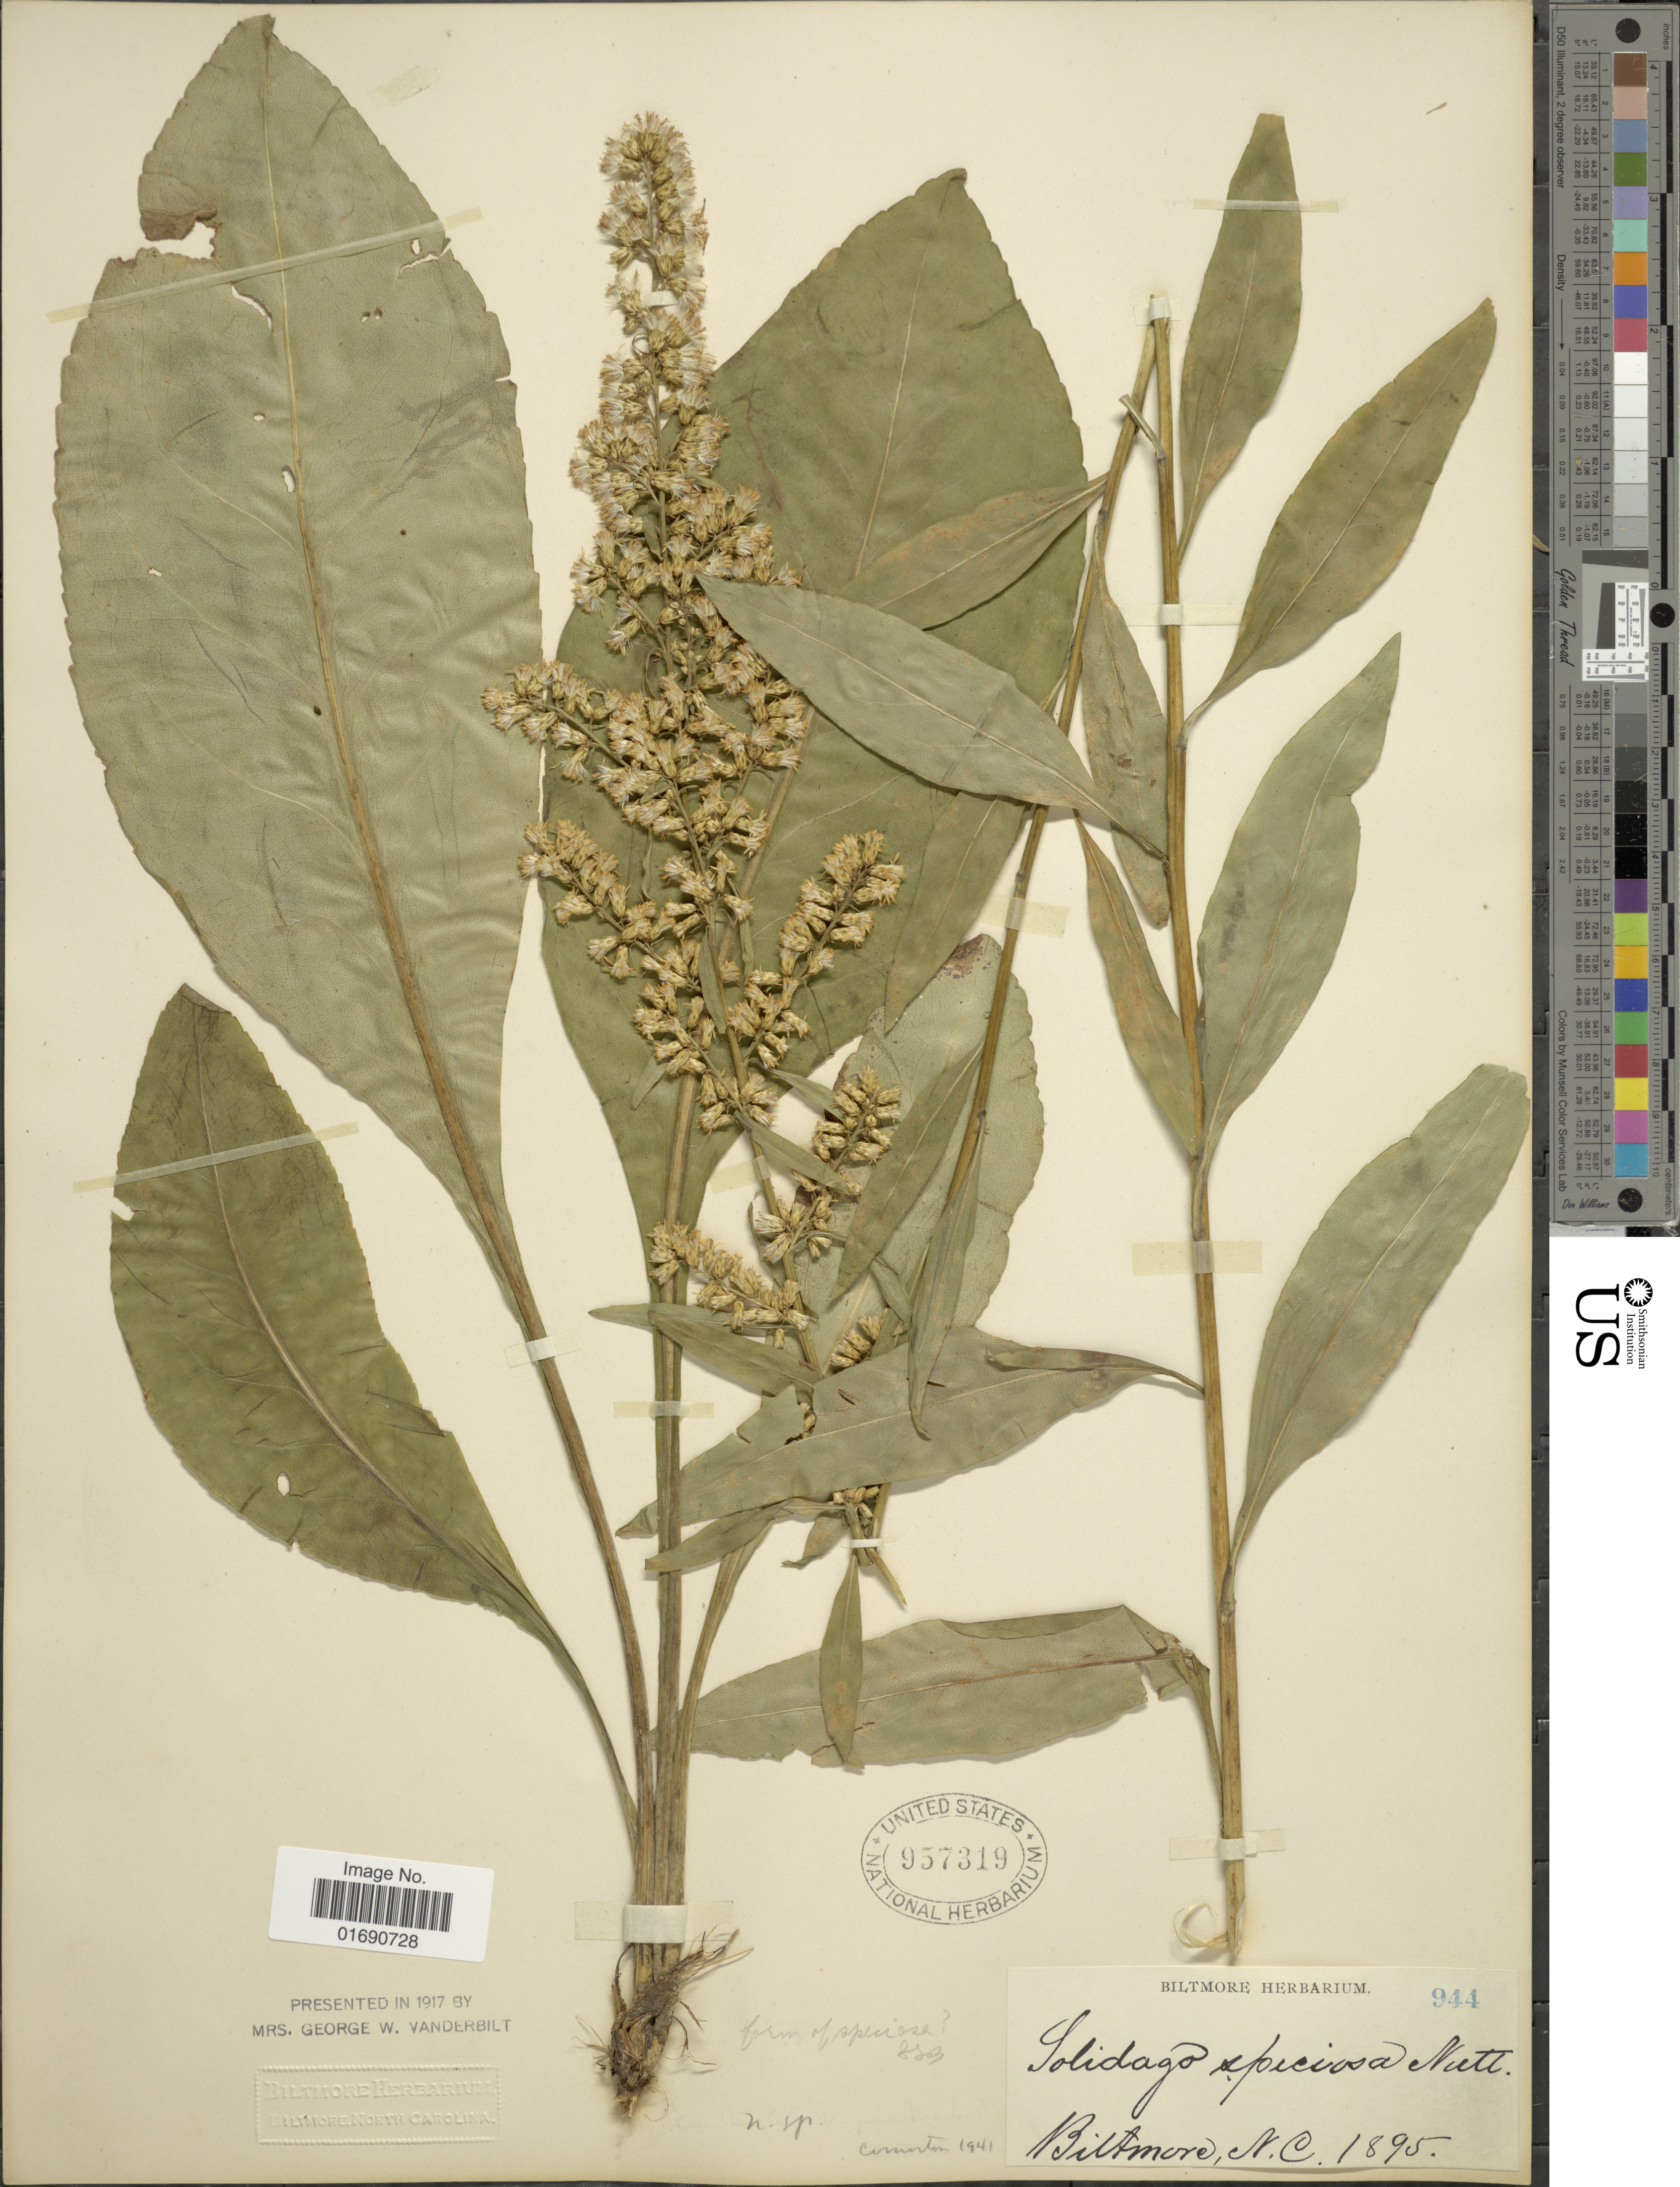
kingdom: Plantae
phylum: Tracheophyta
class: Magnoliopsida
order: Asterales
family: Asteraceae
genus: Solidago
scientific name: Solidago speciosa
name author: Nutt.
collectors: ex herb. Biltmore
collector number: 944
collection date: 1895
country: United States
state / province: North Carolina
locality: Biltmore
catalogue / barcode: US 957319